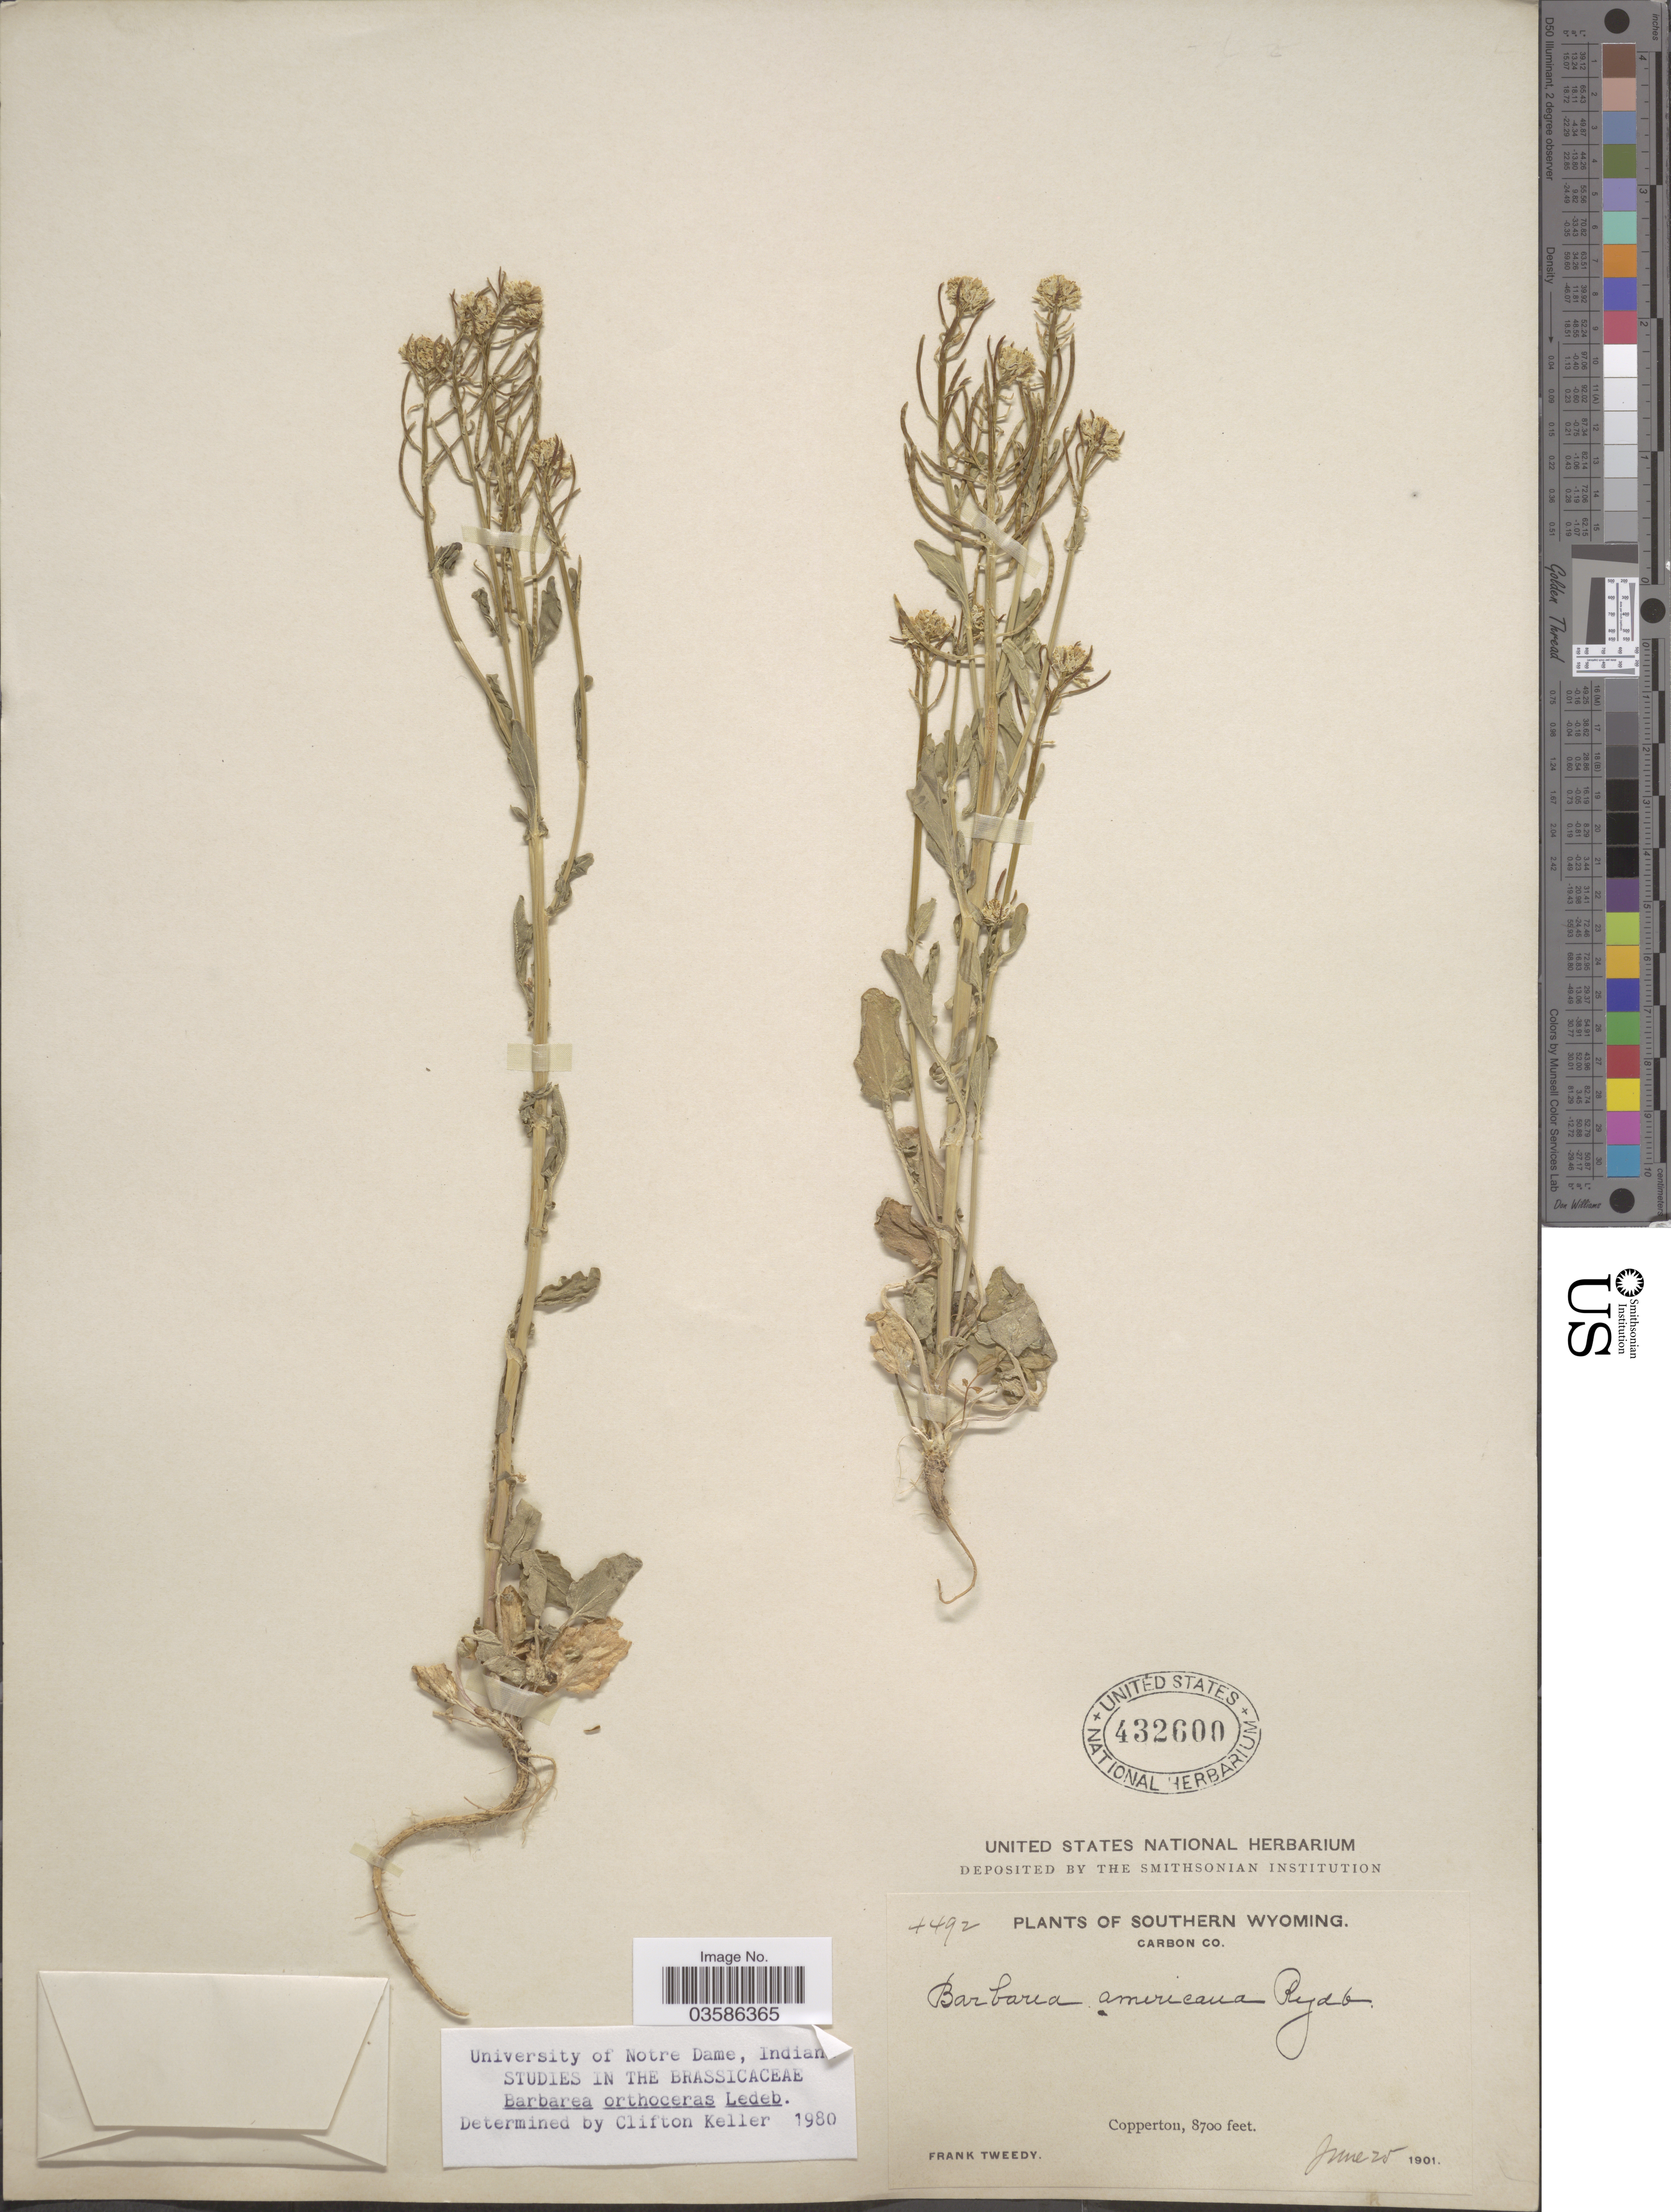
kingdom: Plantae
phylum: Tracheophyta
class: Magnoliopsida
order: Brassicales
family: Brassicaceae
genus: Barbarea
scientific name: Barbarea orthoceras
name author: Ledeb.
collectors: F. Tweedy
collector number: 4492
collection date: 1901-06-25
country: United States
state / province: Wyoming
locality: Southern Wyoming. Carbon Co. Copperton.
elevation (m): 2652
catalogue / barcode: US 432600